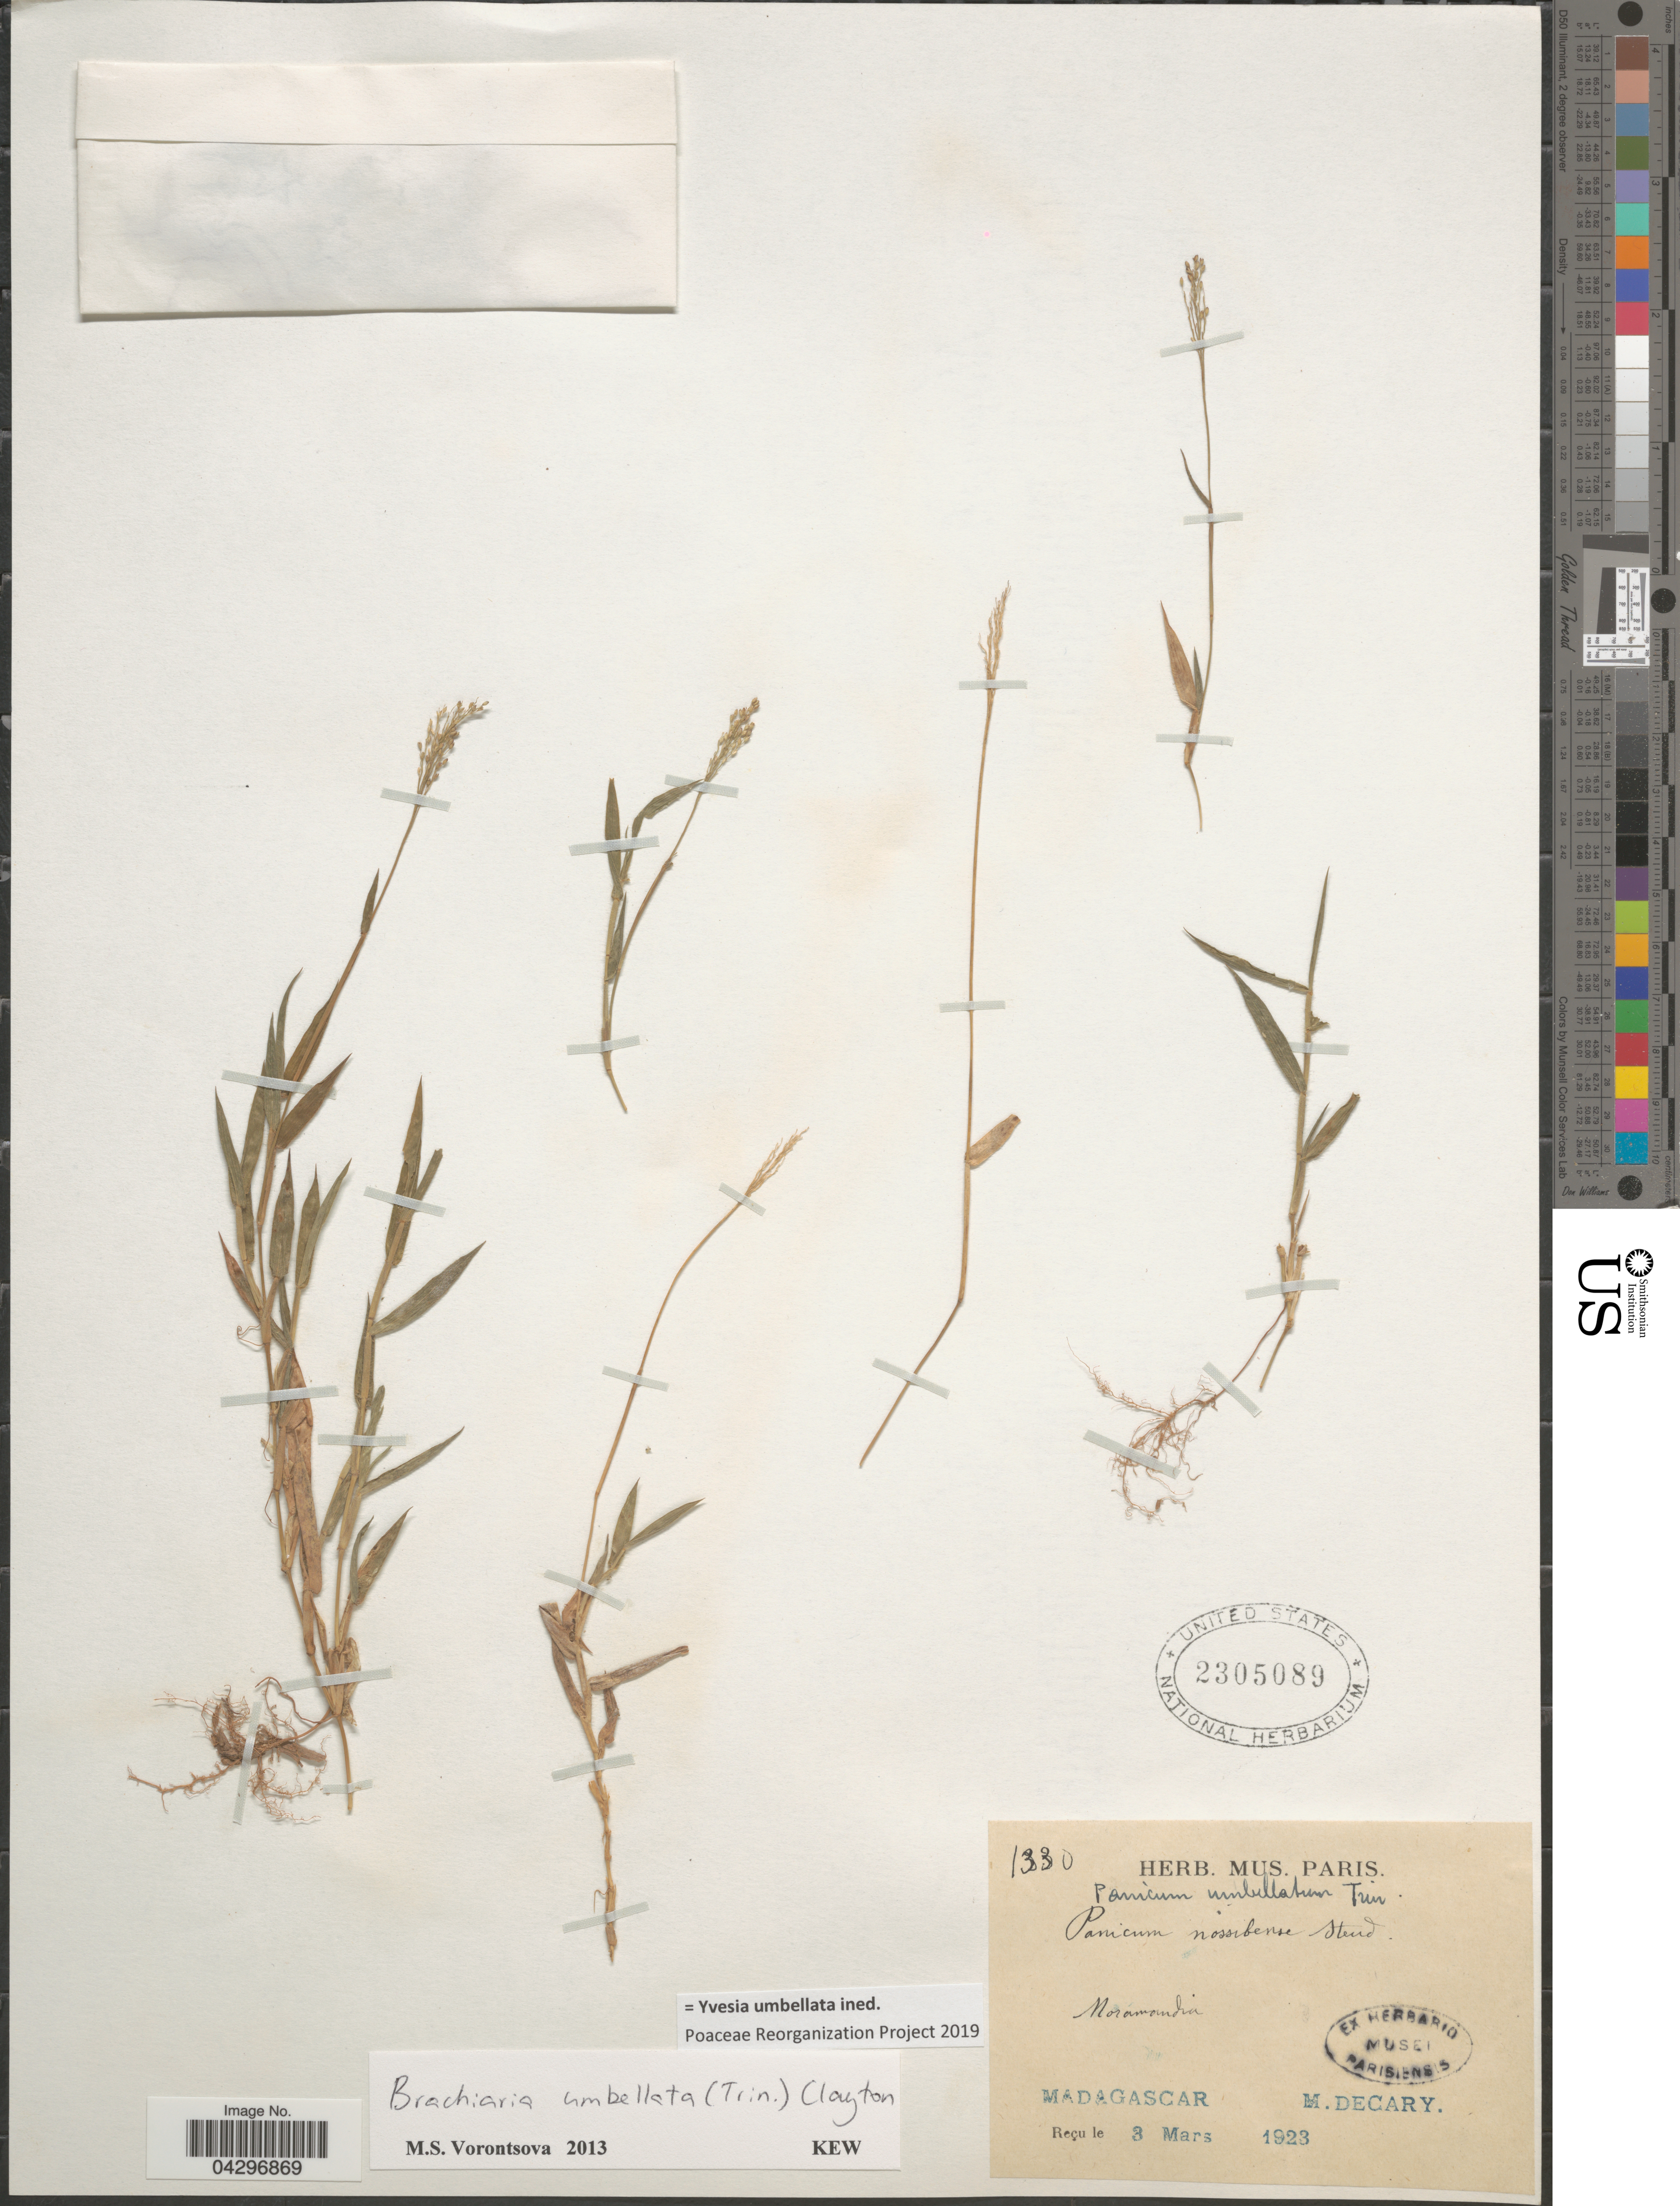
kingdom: Plantae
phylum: Tracheophyta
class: Liliopsida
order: Poales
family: Poaceae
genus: Yvesia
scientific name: Yvesia umbellata ined.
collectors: R. Decary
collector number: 1330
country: Madagascar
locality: Moramandia.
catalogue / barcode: US 2305089